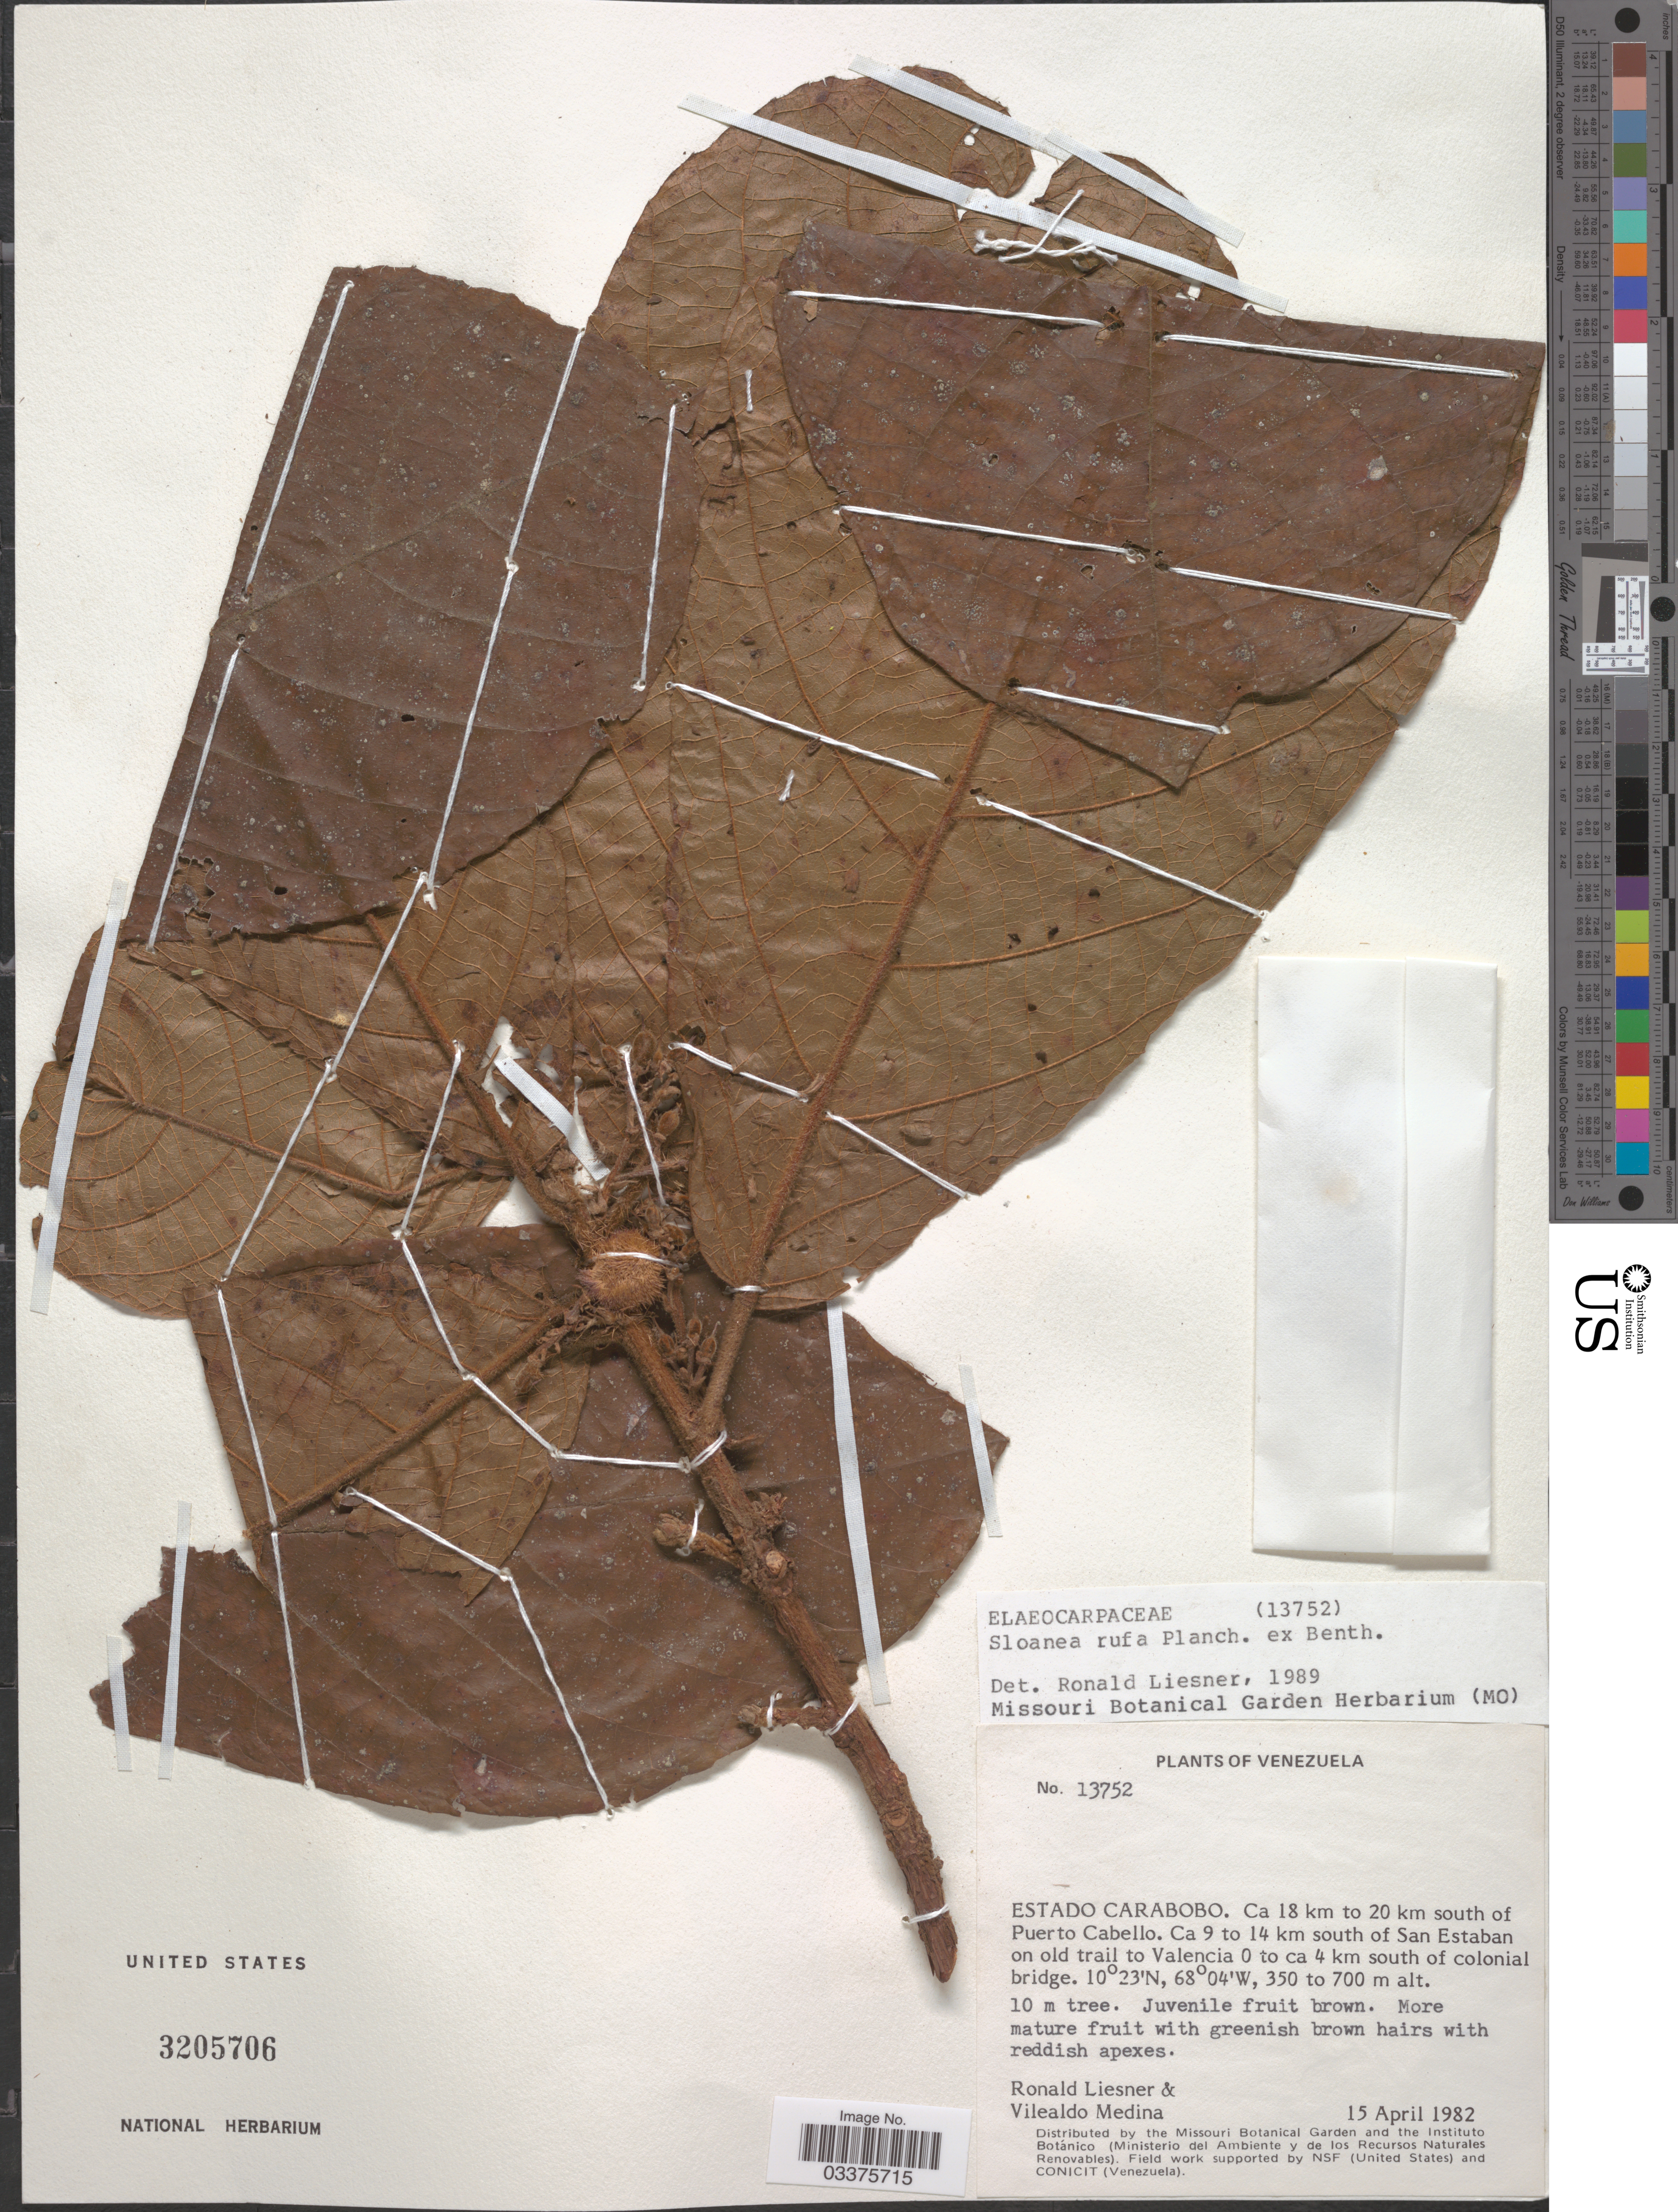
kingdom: Plantae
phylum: Tracheophyta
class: Magnoliopsida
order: Oxalidales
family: Elaeocarpaceae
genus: Sloanea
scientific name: Sloanea rufa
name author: Planch. ex Benth.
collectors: R. L. Liesner & V. Medina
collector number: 13752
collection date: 1982-04-15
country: Venezuela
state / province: Carabobo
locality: Ca 18 km to 20 km south of Puerto Cabello. Ca 9 to 14 km south of San Estaban on old trail to Valencia 0 to ca 4 km south of colonial bridge.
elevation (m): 350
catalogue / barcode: US 3205706